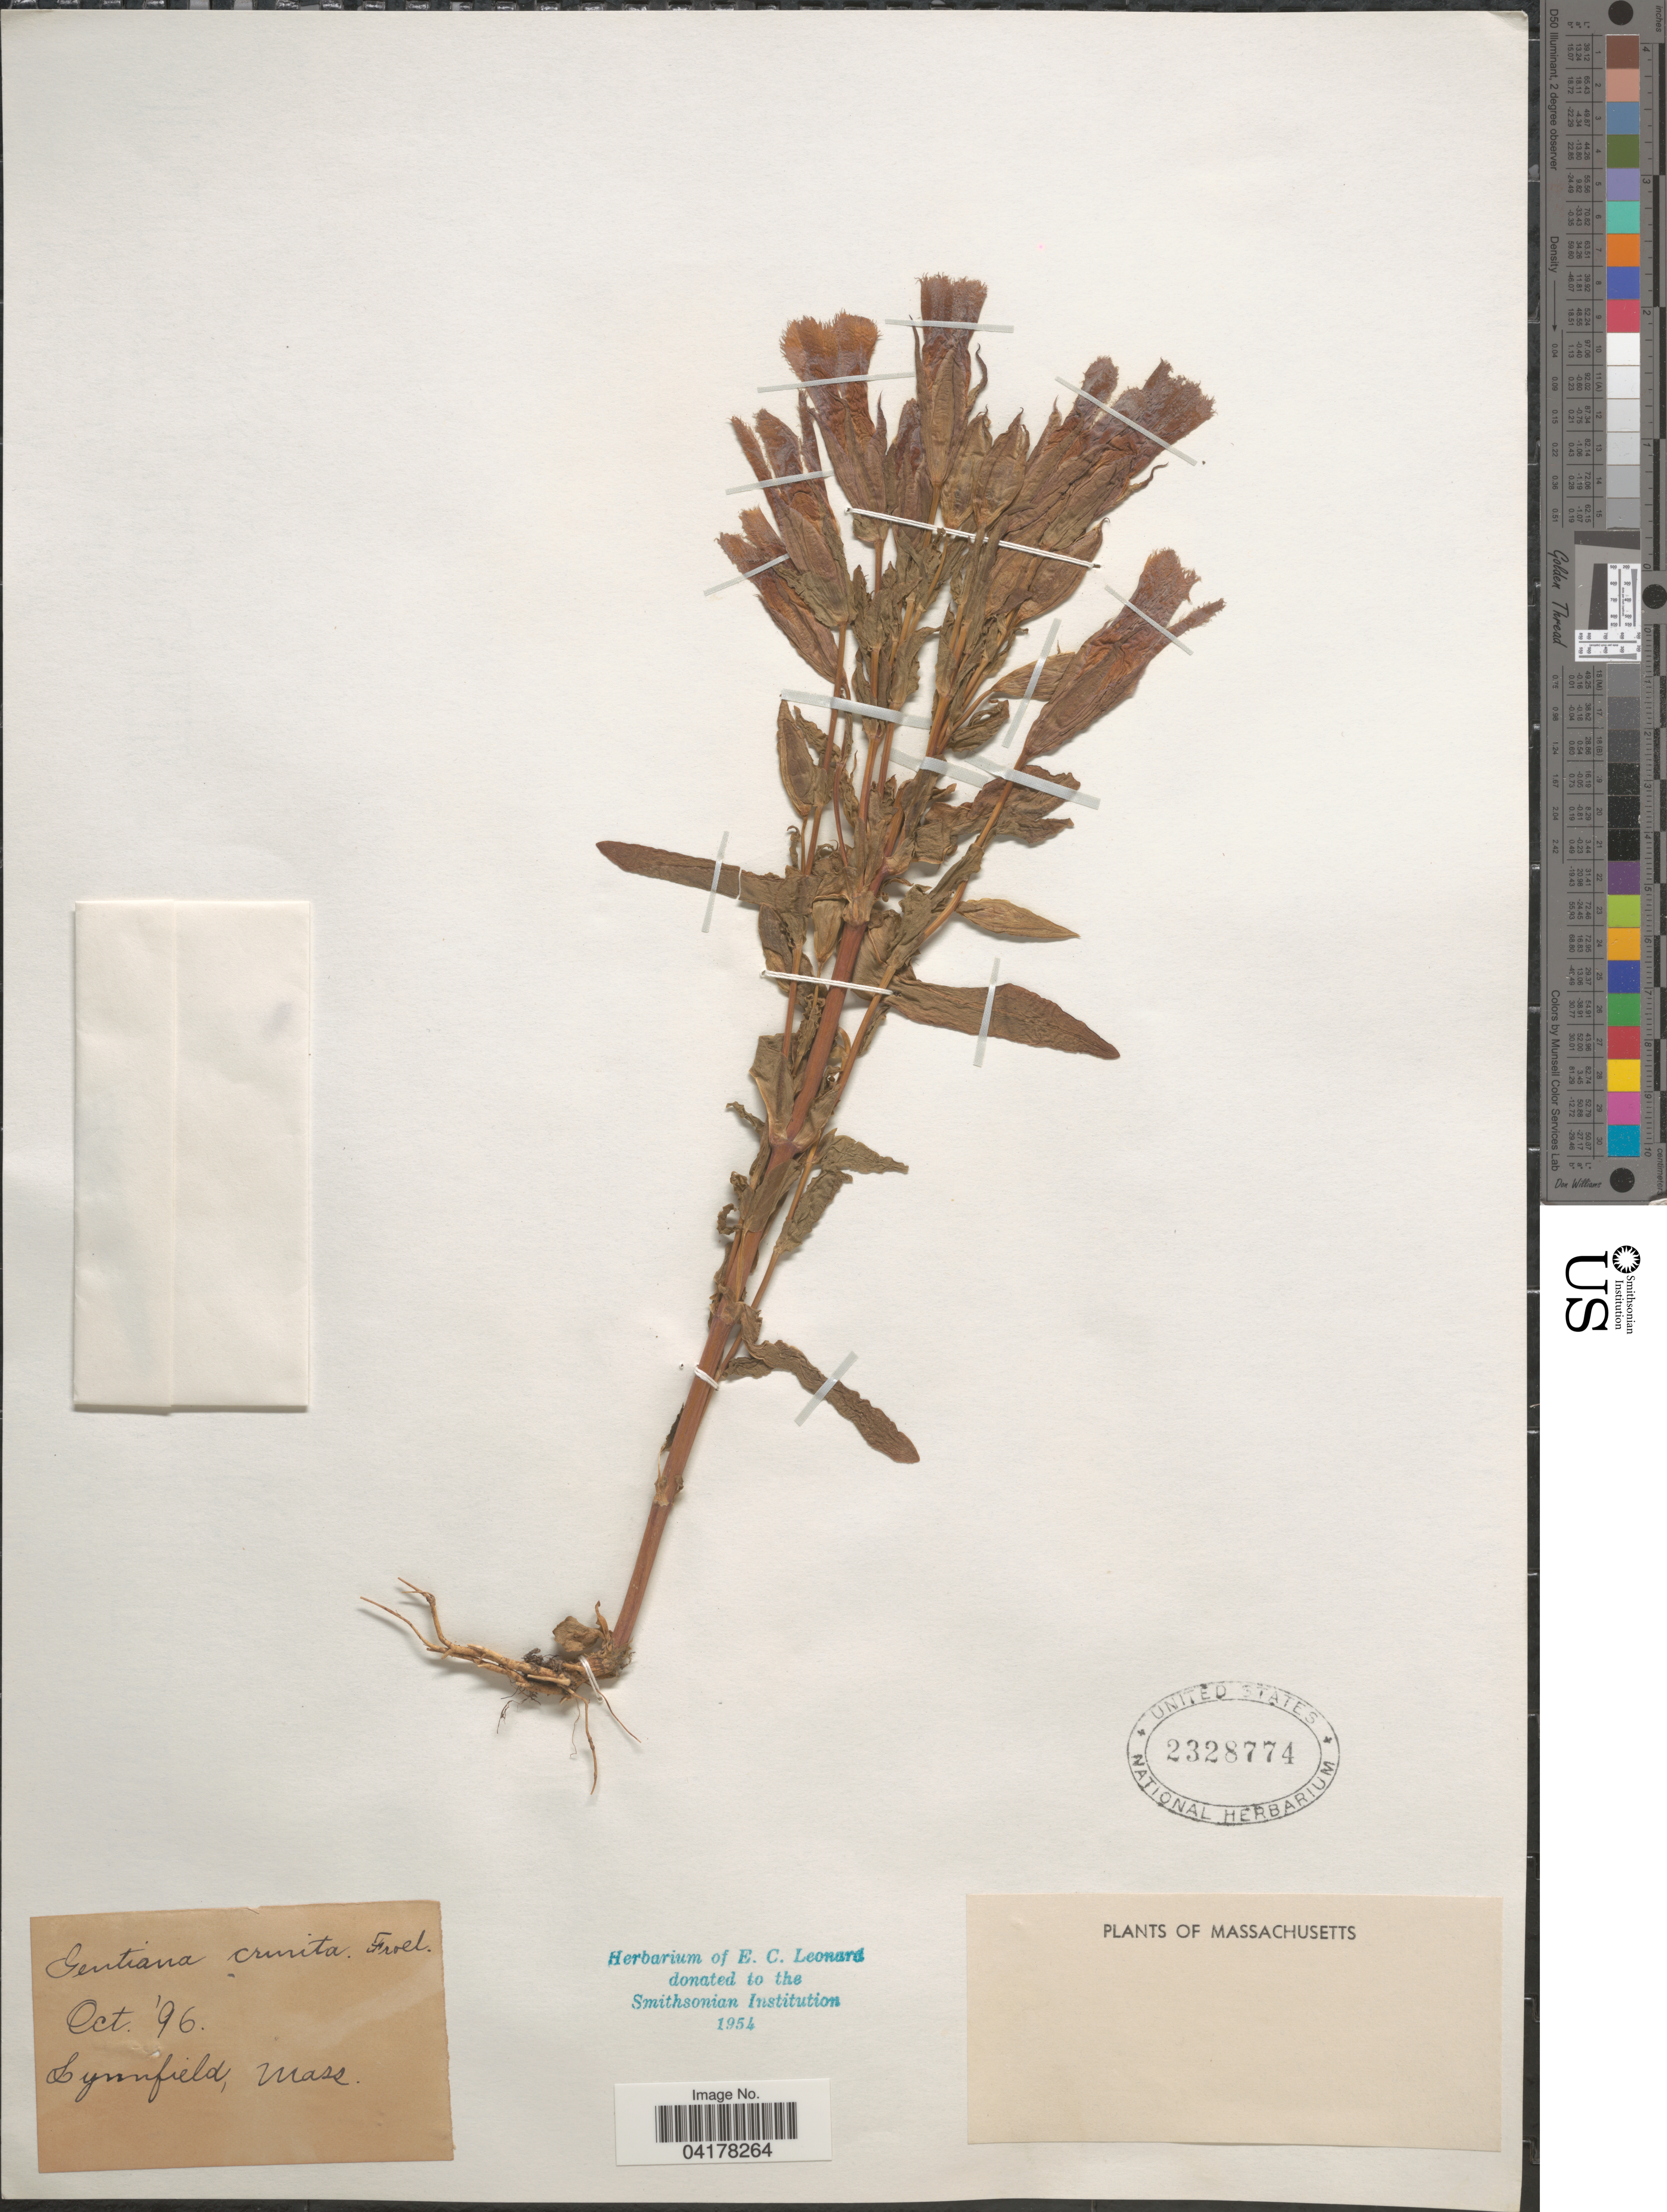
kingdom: Plantae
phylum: Tracheophyta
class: Magnoliopsida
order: Gentianales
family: Gentianaceae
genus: Gentiana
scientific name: Gentiana crinita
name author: Froel.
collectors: ex herb. E.C. Leonard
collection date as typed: Transcribed d/m/y: /10/96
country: United States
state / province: Massachusetts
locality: Lynnfield.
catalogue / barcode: US 2328774